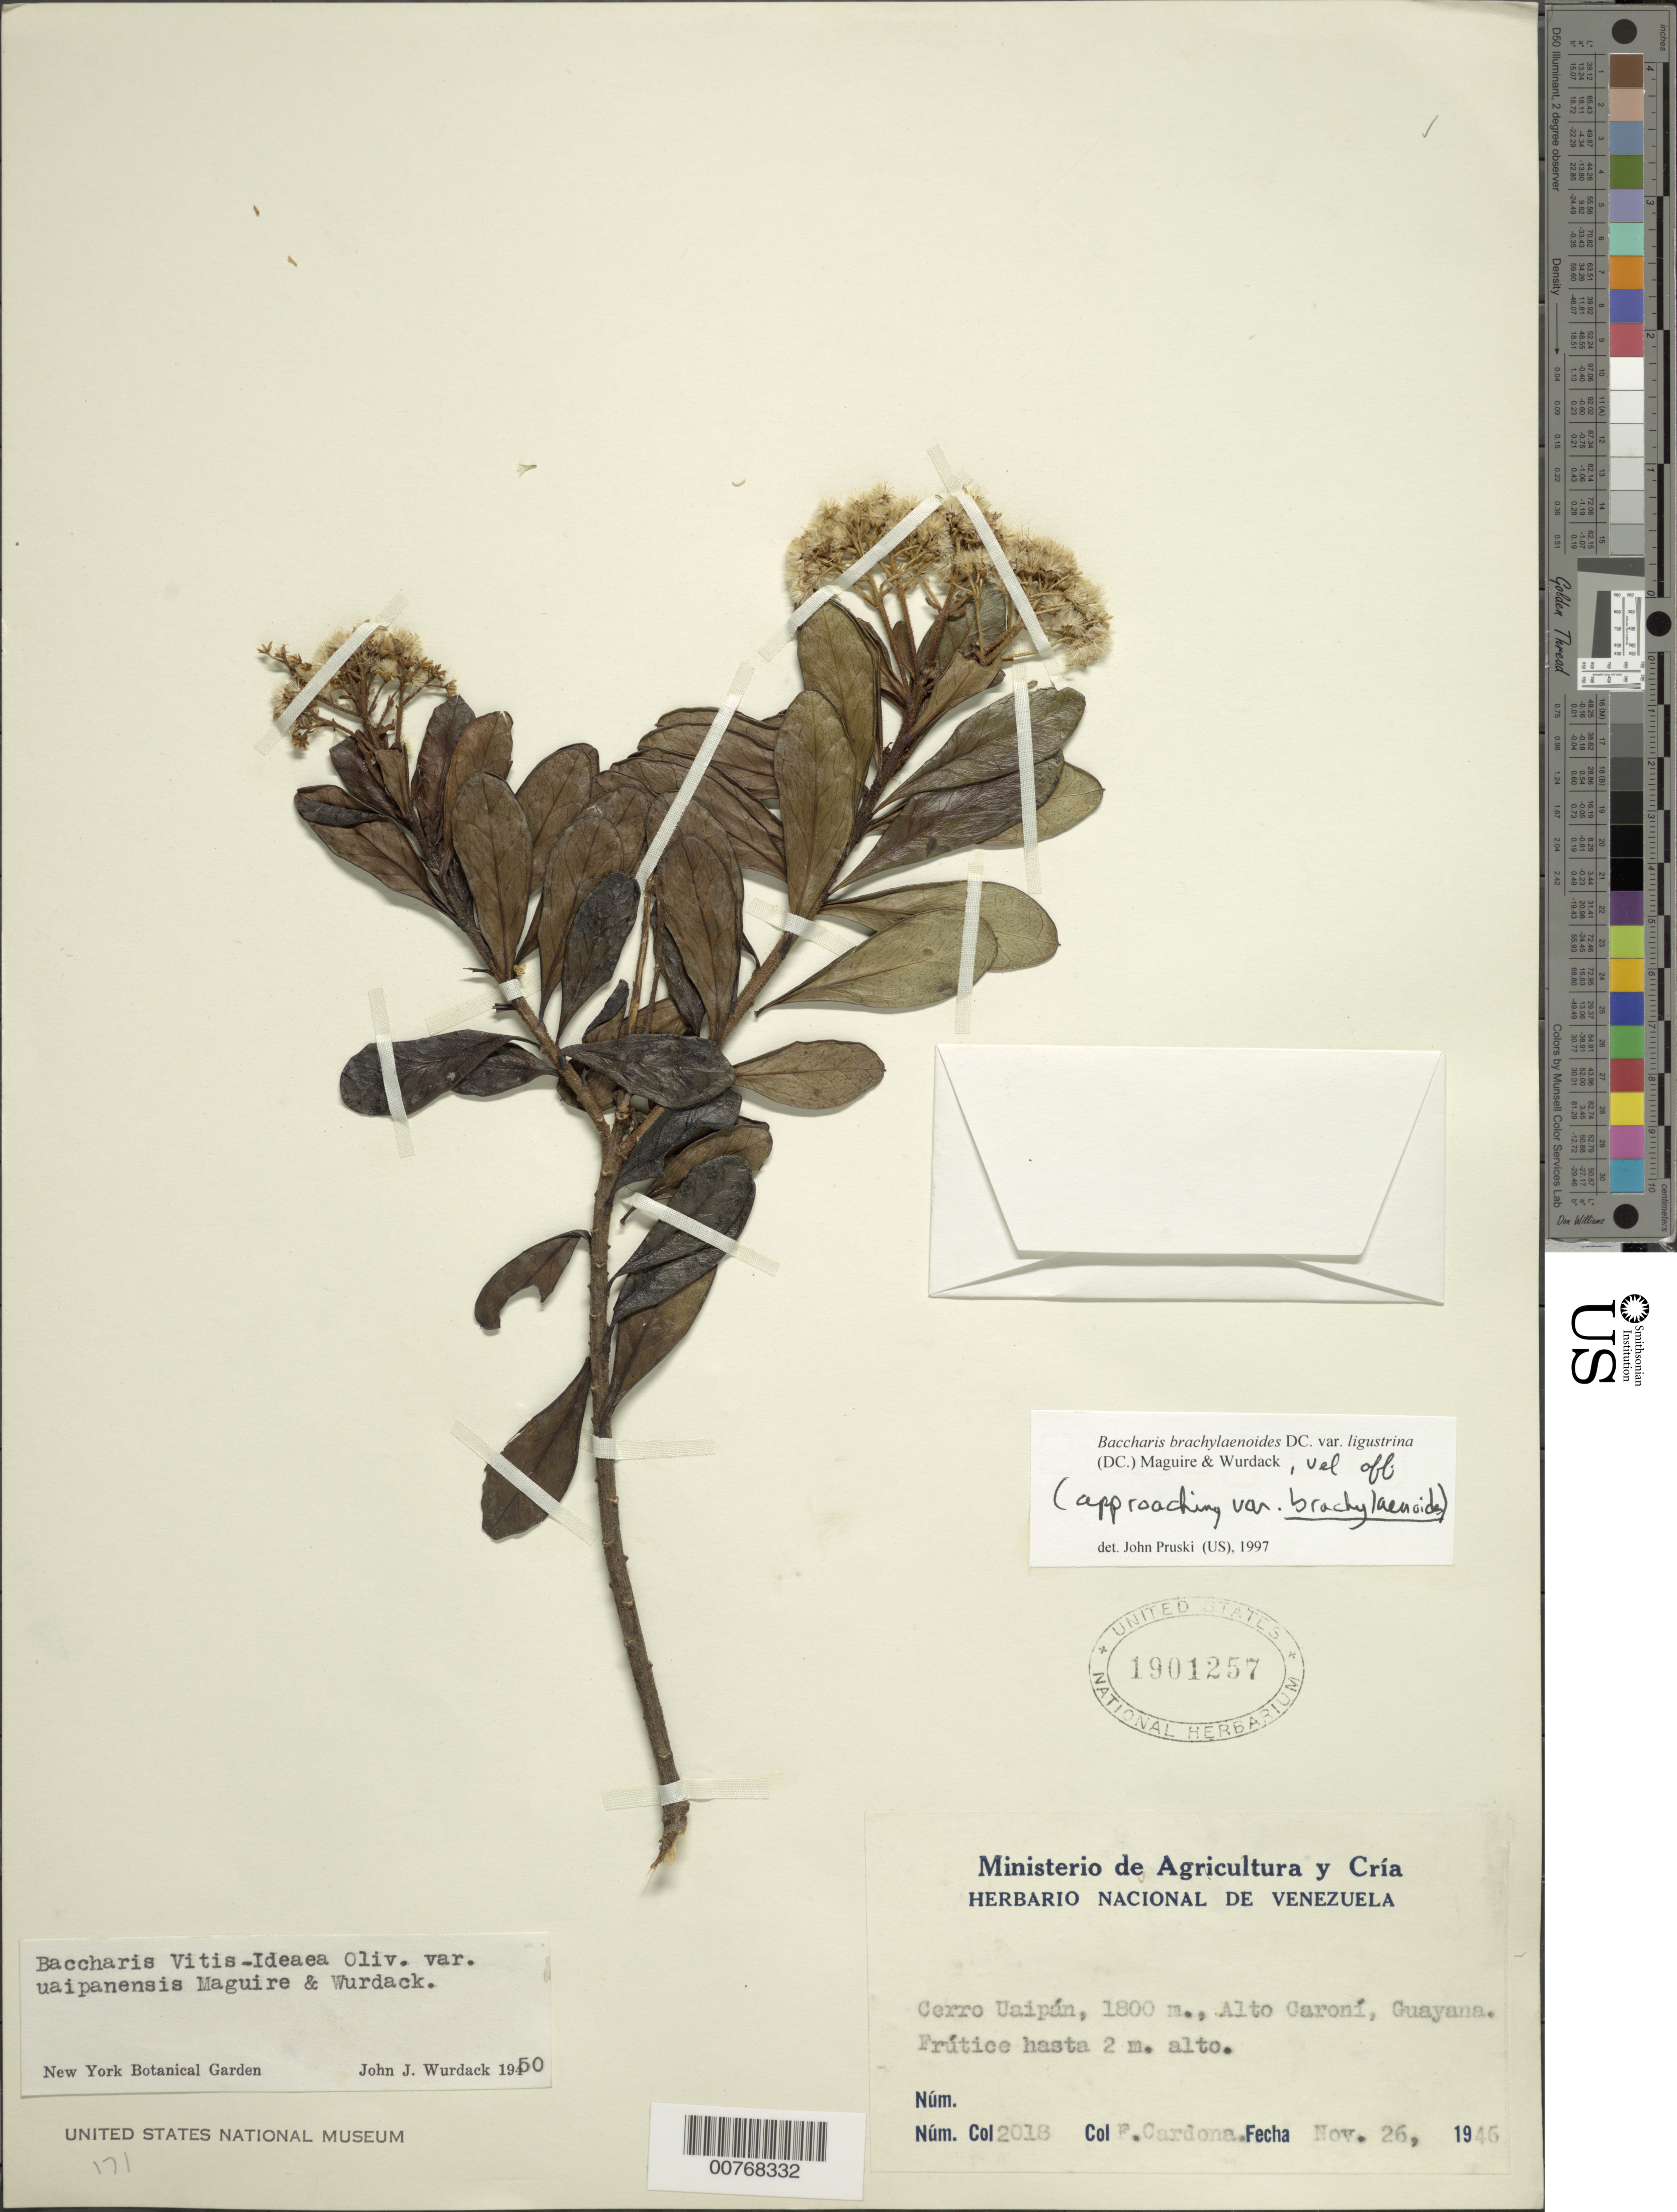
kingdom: Plantae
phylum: Tracheophyta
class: Magnoliopsida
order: Asterales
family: Asteraceae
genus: Baccharis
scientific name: Baccharis brachylaenoides var. ligustrina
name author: (DC.) Maguire & Wurdack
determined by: Pruski, J. F.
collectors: F. Cardona Puig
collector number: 2018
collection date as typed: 26-Nov-46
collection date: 1946-11-26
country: Venezuela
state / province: Bolívar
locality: Cerro Uaipán, Río Caroní; Guayana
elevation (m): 1800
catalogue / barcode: US 1901257